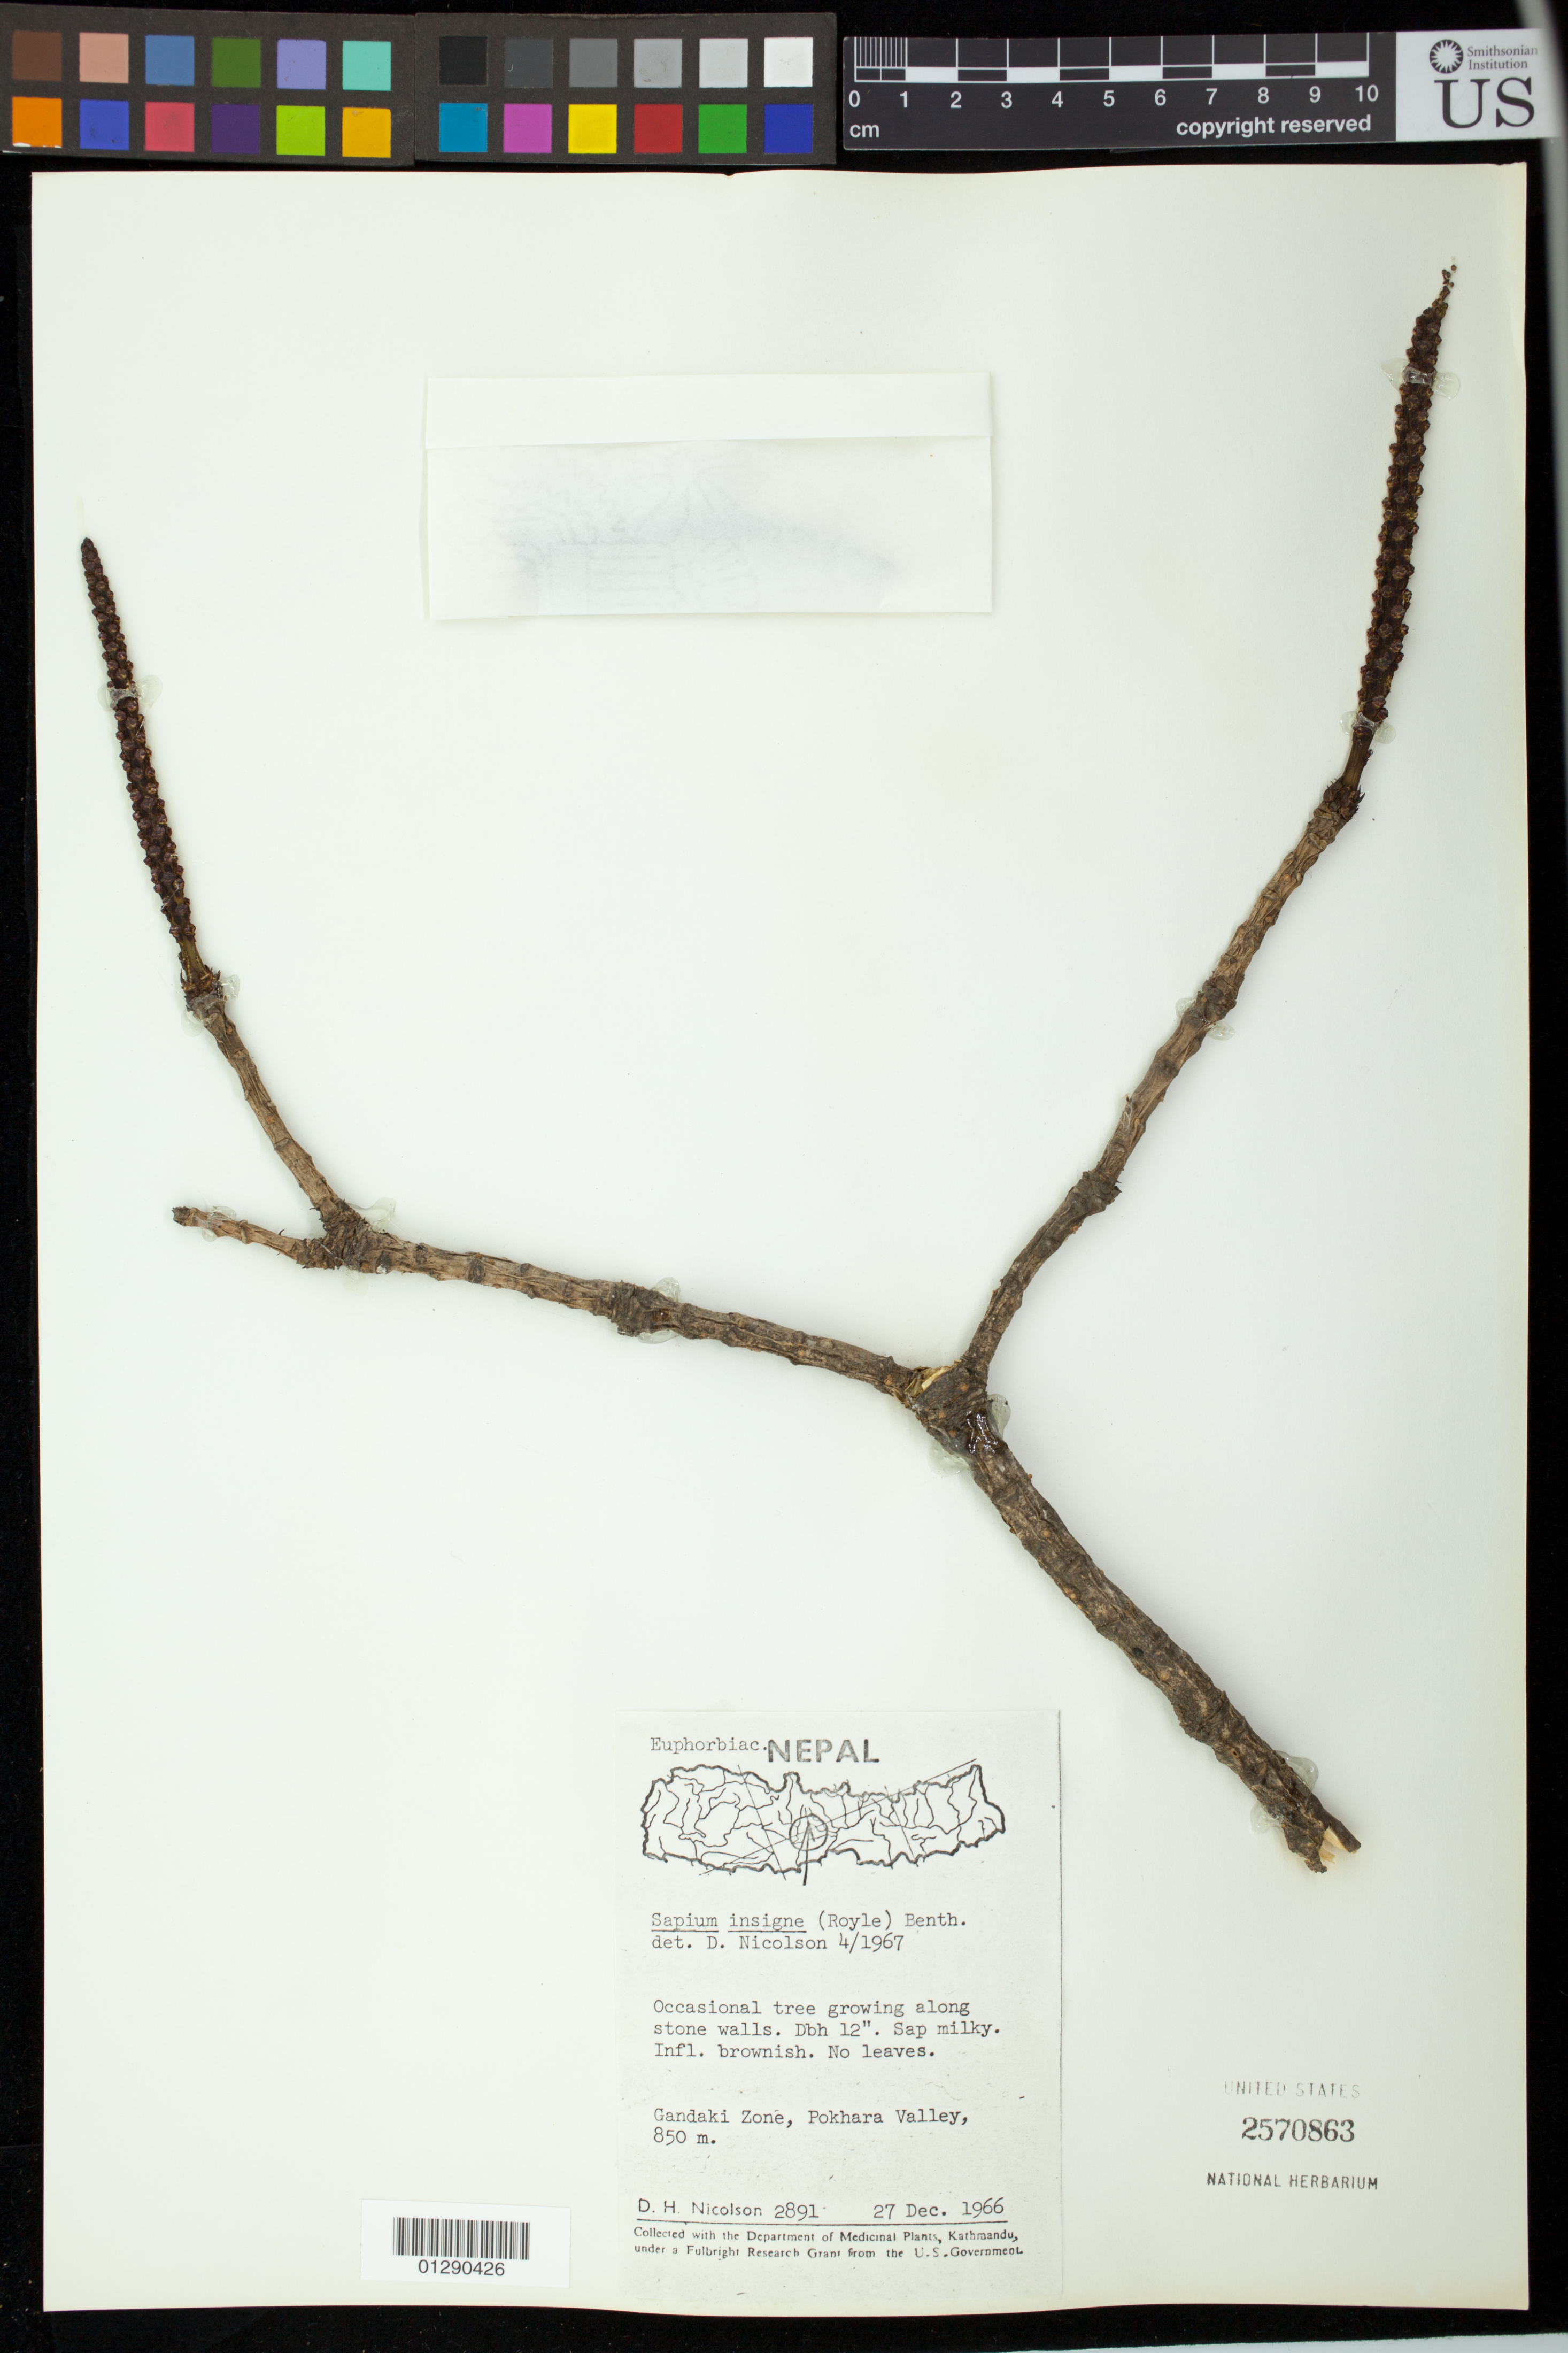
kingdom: Plantae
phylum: Tracheophyta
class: Magnoliopsida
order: Malpighiales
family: Euphorbiaceae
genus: Sapium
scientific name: Sapium insigne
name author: (Royle) Benth. & Hook. f.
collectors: D. H. Nicolson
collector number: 2891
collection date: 1966-12-27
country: Nepal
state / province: Western Region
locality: Gandaki Zone, Pokhara Valley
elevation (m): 850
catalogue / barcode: US 2570863